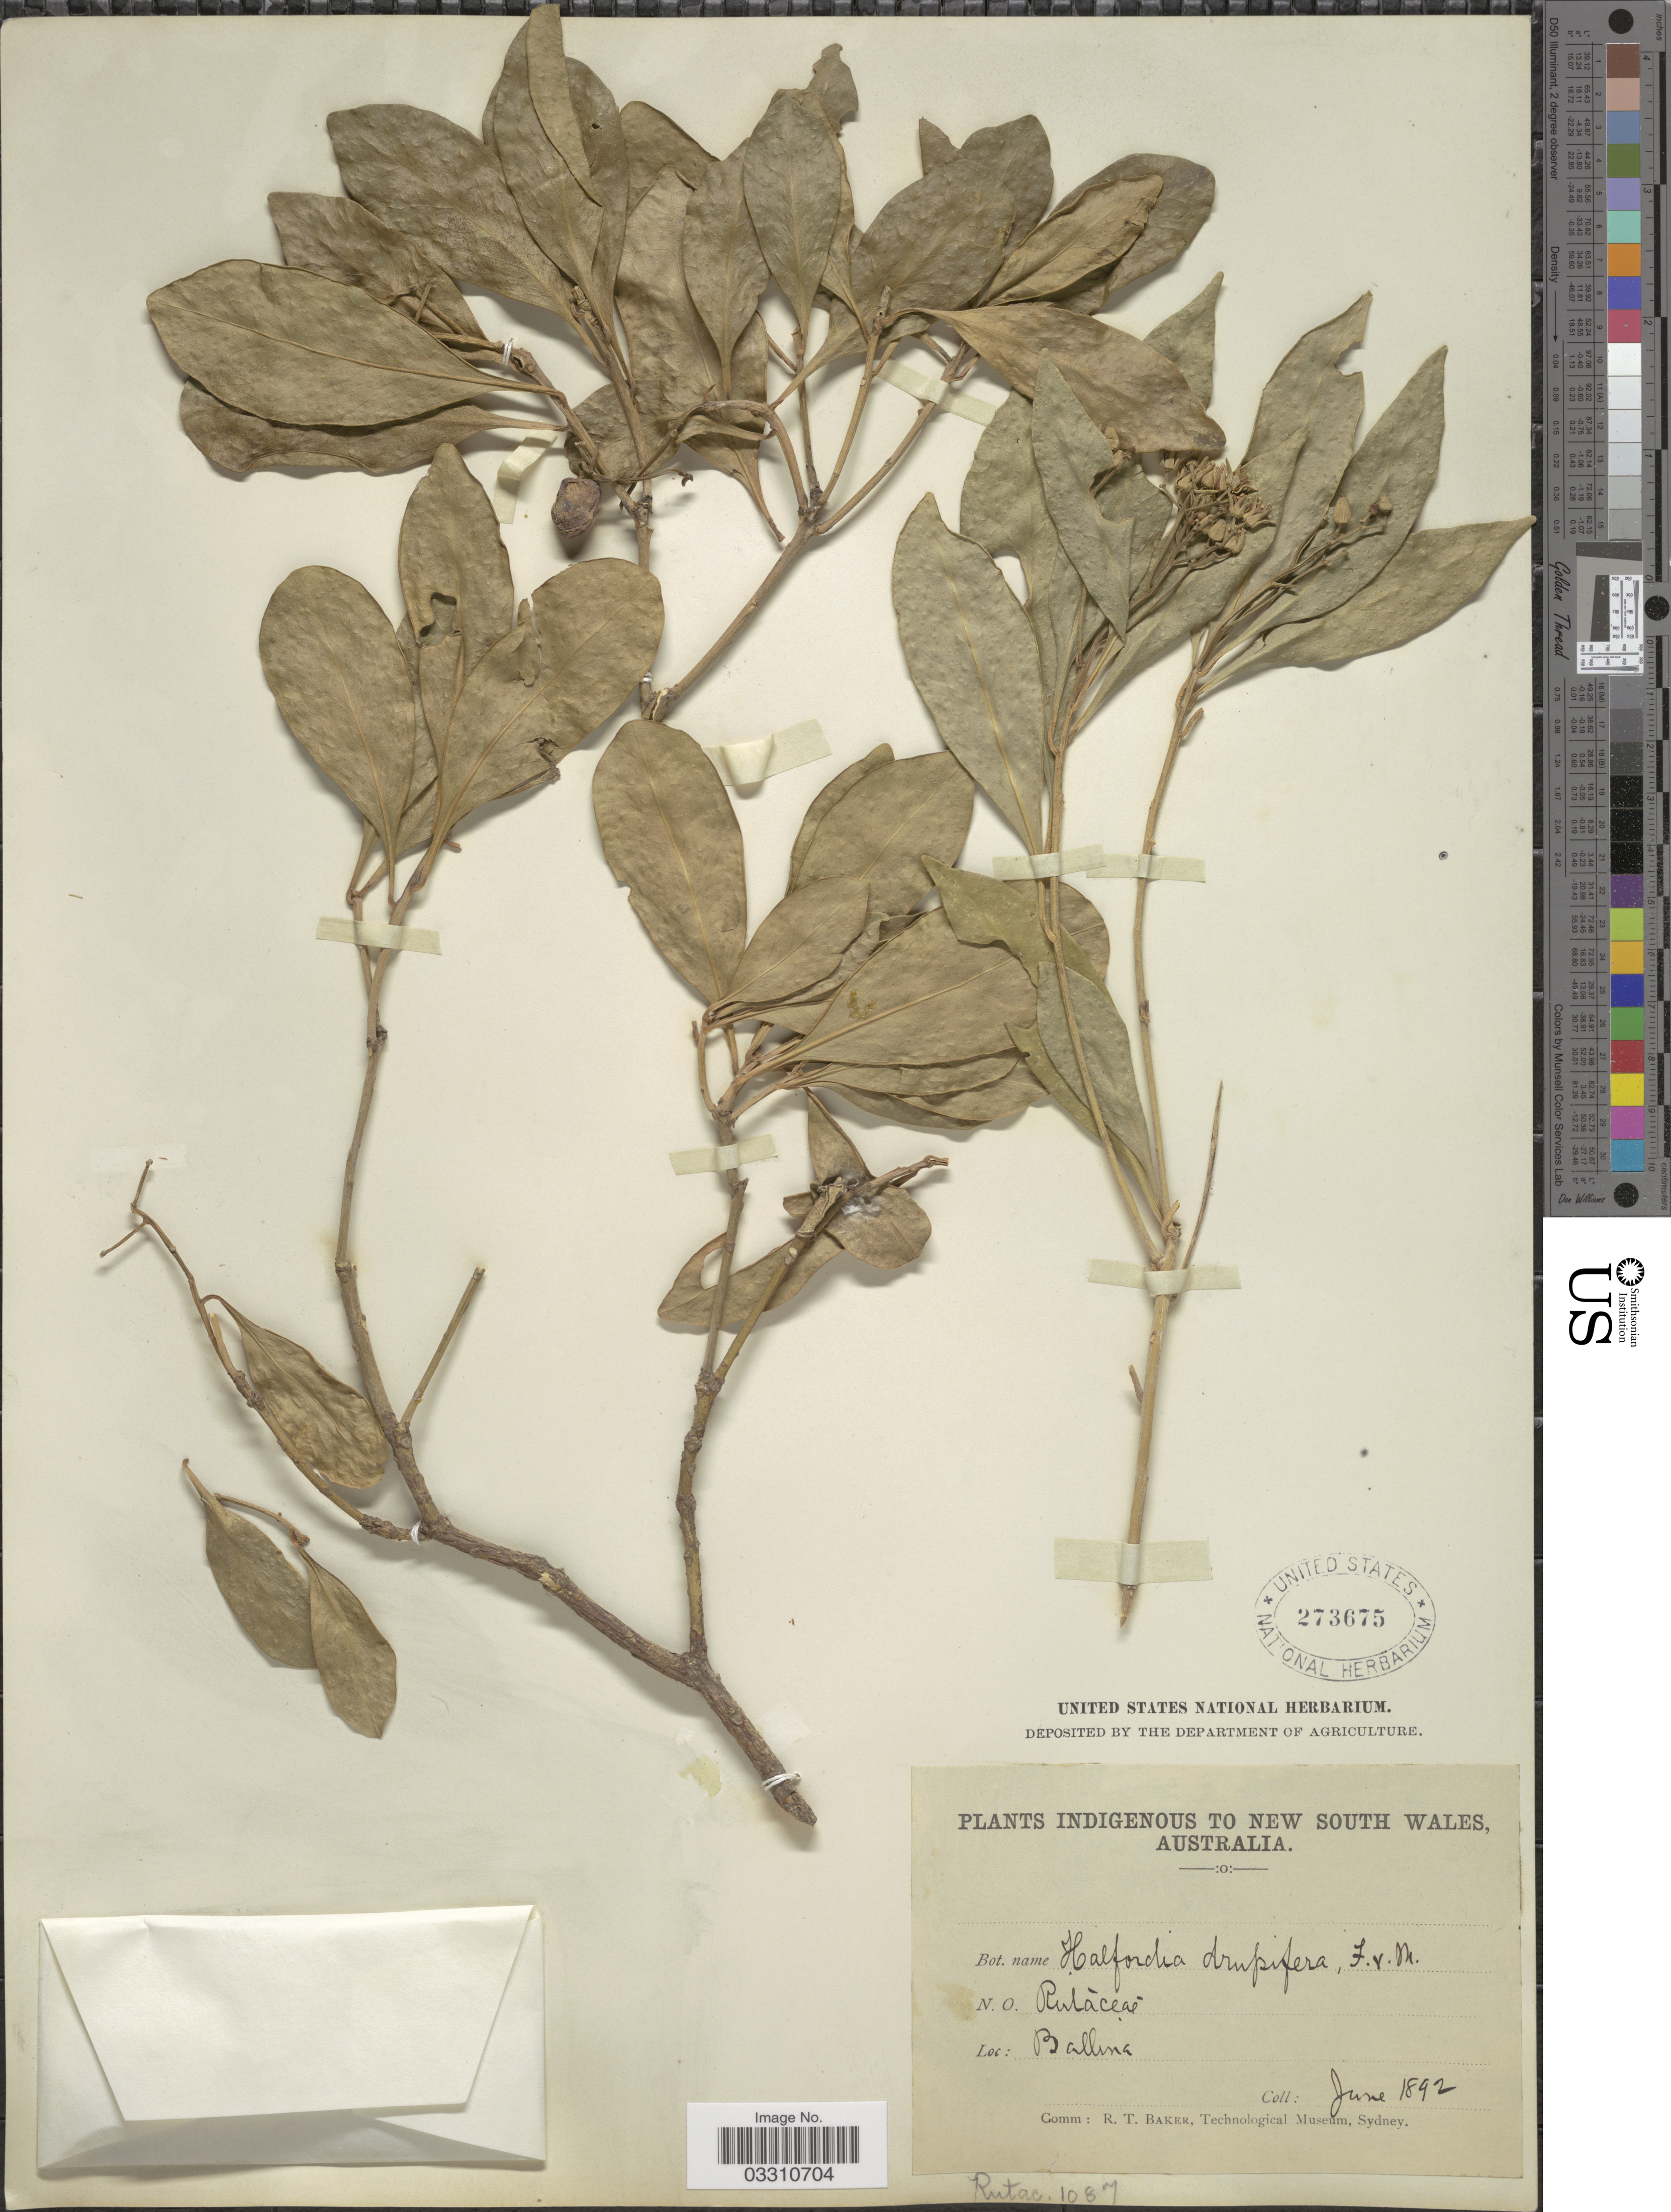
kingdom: Plantae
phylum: Tracheophyta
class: Magnoliopsida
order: Sapindales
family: Rutaceae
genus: Halfordia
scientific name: Halfordia drupifera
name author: F. Muell.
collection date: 1892-01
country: Australia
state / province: New South Wales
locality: Ballina.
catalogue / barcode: US 273675